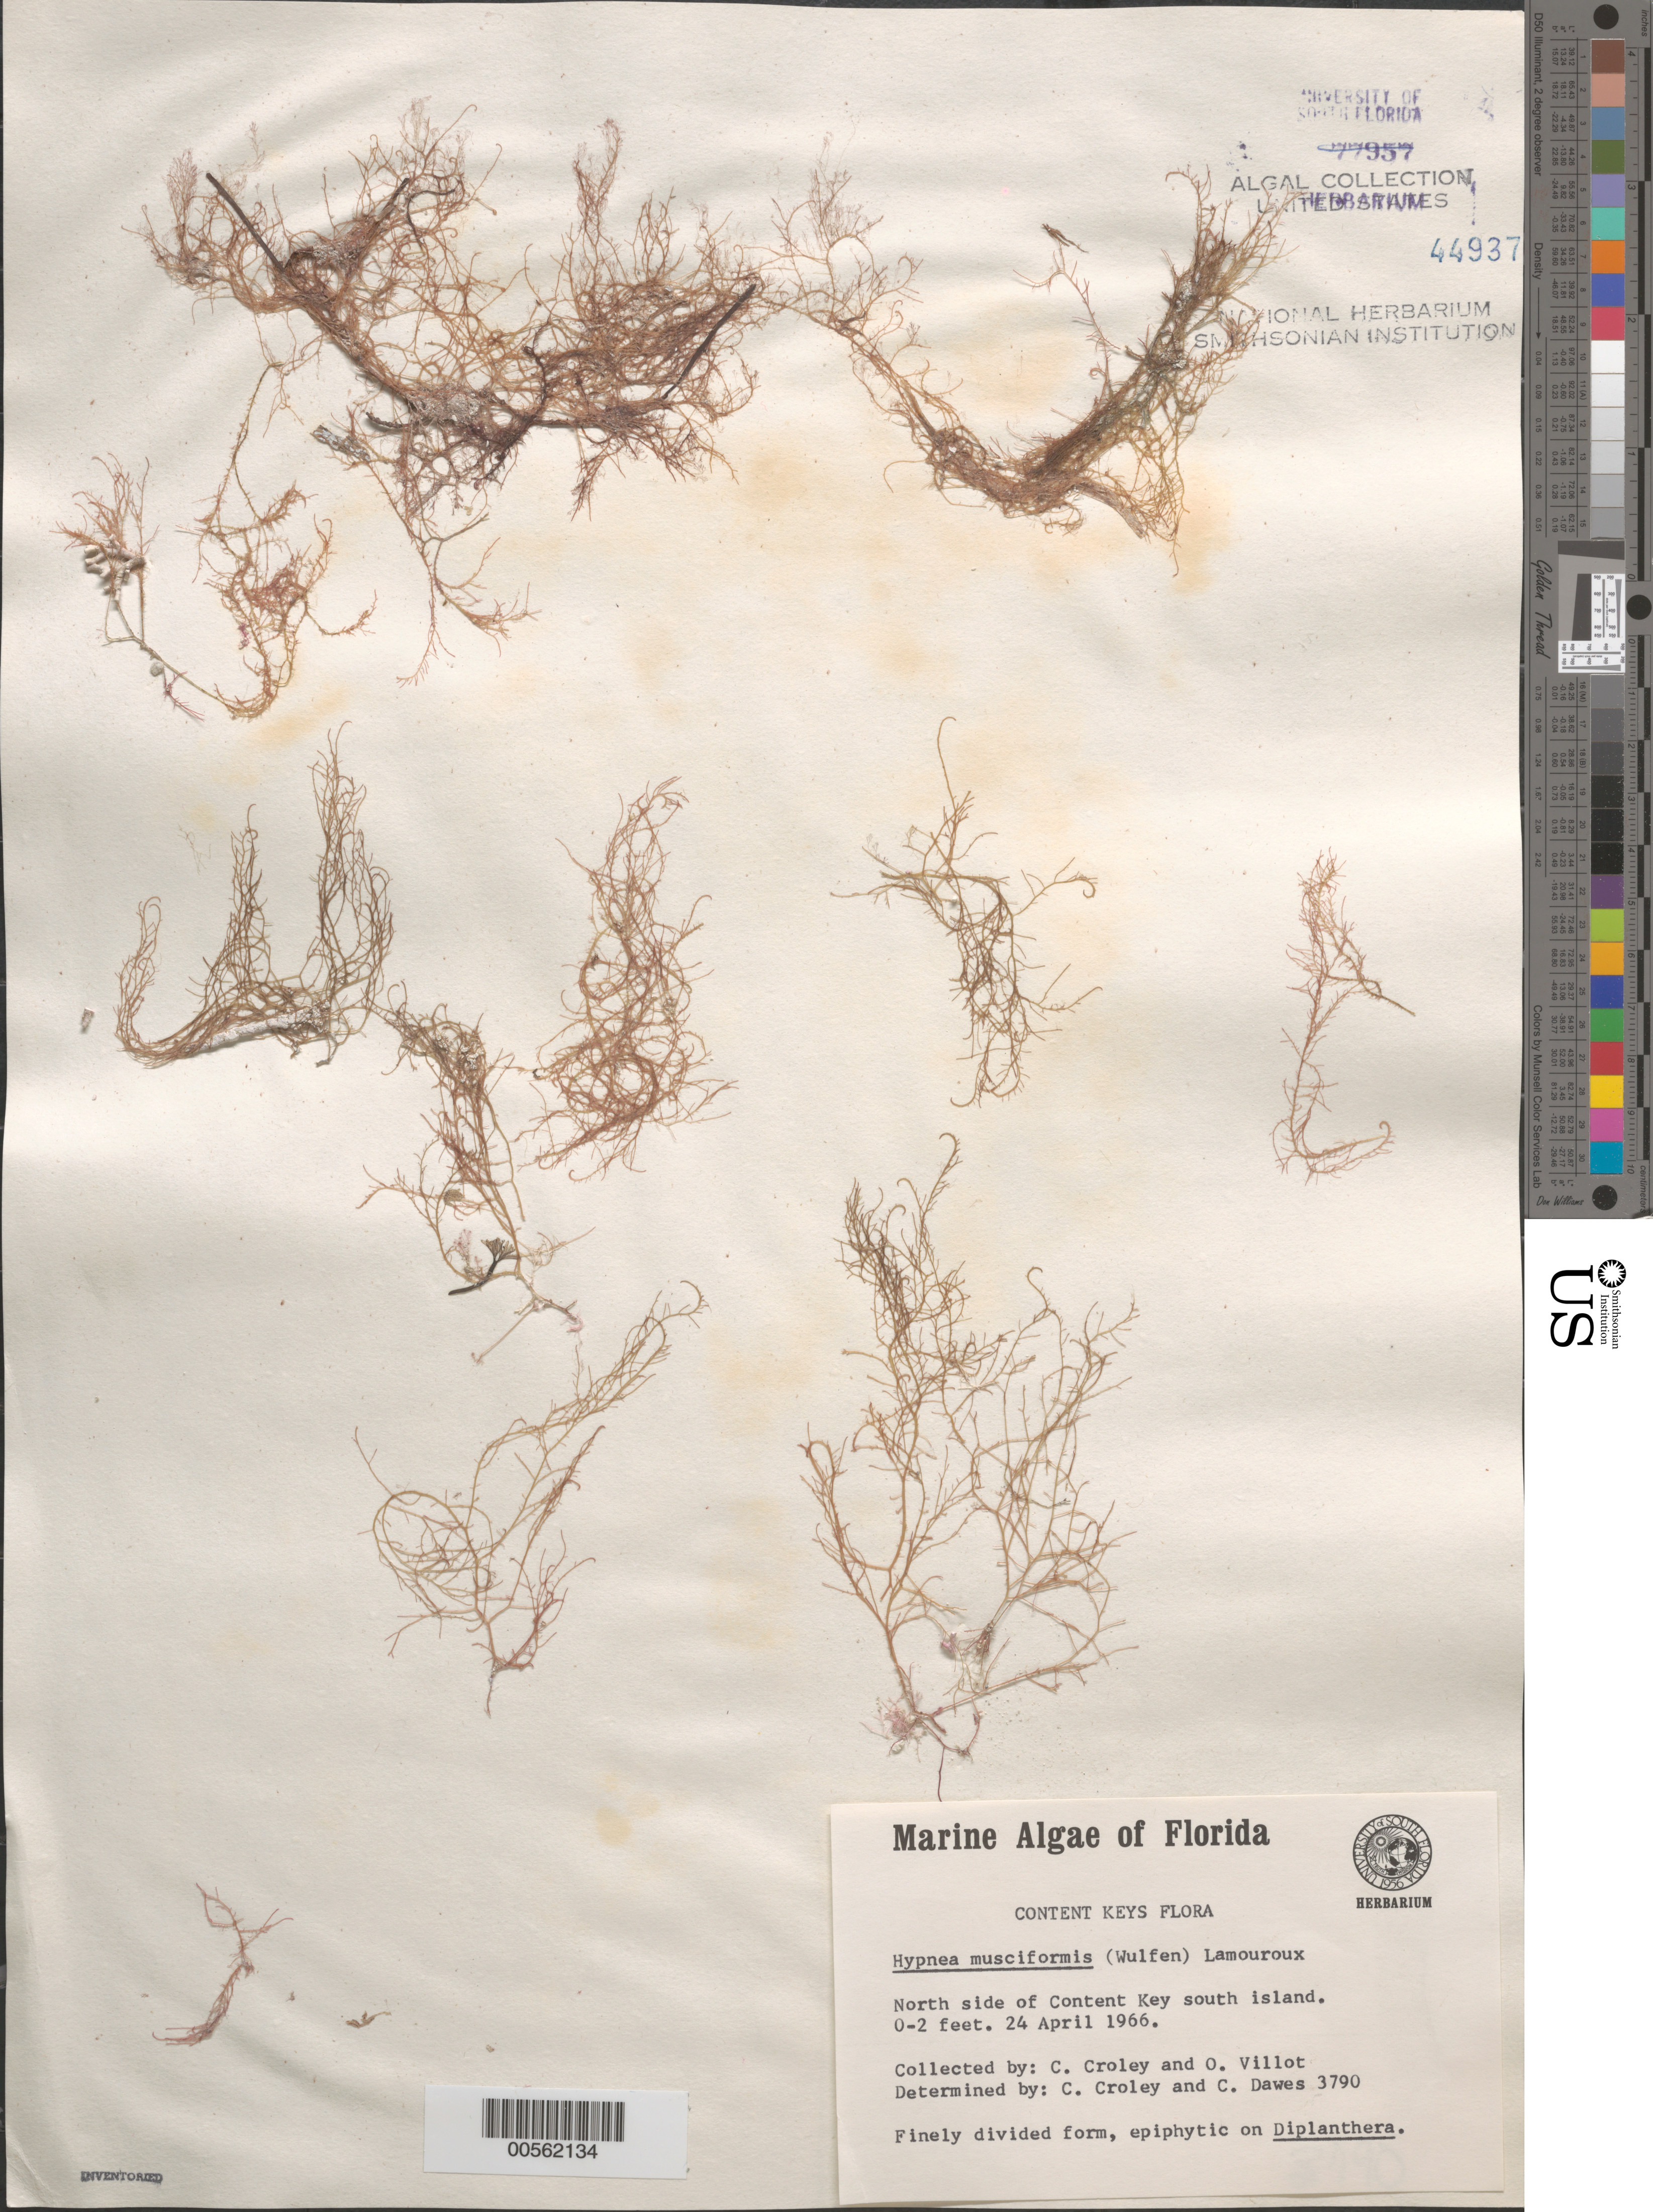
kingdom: Plantae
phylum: Rhodophyta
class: Florideophyceae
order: Gigartinales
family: Cystocloniaceae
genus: Hypnea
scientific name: Hypnea musciformis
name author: (Wulfen) J.V.Lamouroux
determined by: Croley, F. C.; Dawes, C. J.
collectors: F. C. Croley & O. Villot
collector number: CJD 3790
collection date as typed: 24 Apr 1966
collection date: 1966-04-24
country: United States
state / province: Florida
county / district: Monroe County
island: Content Keys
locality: South island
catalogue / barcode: US 44937